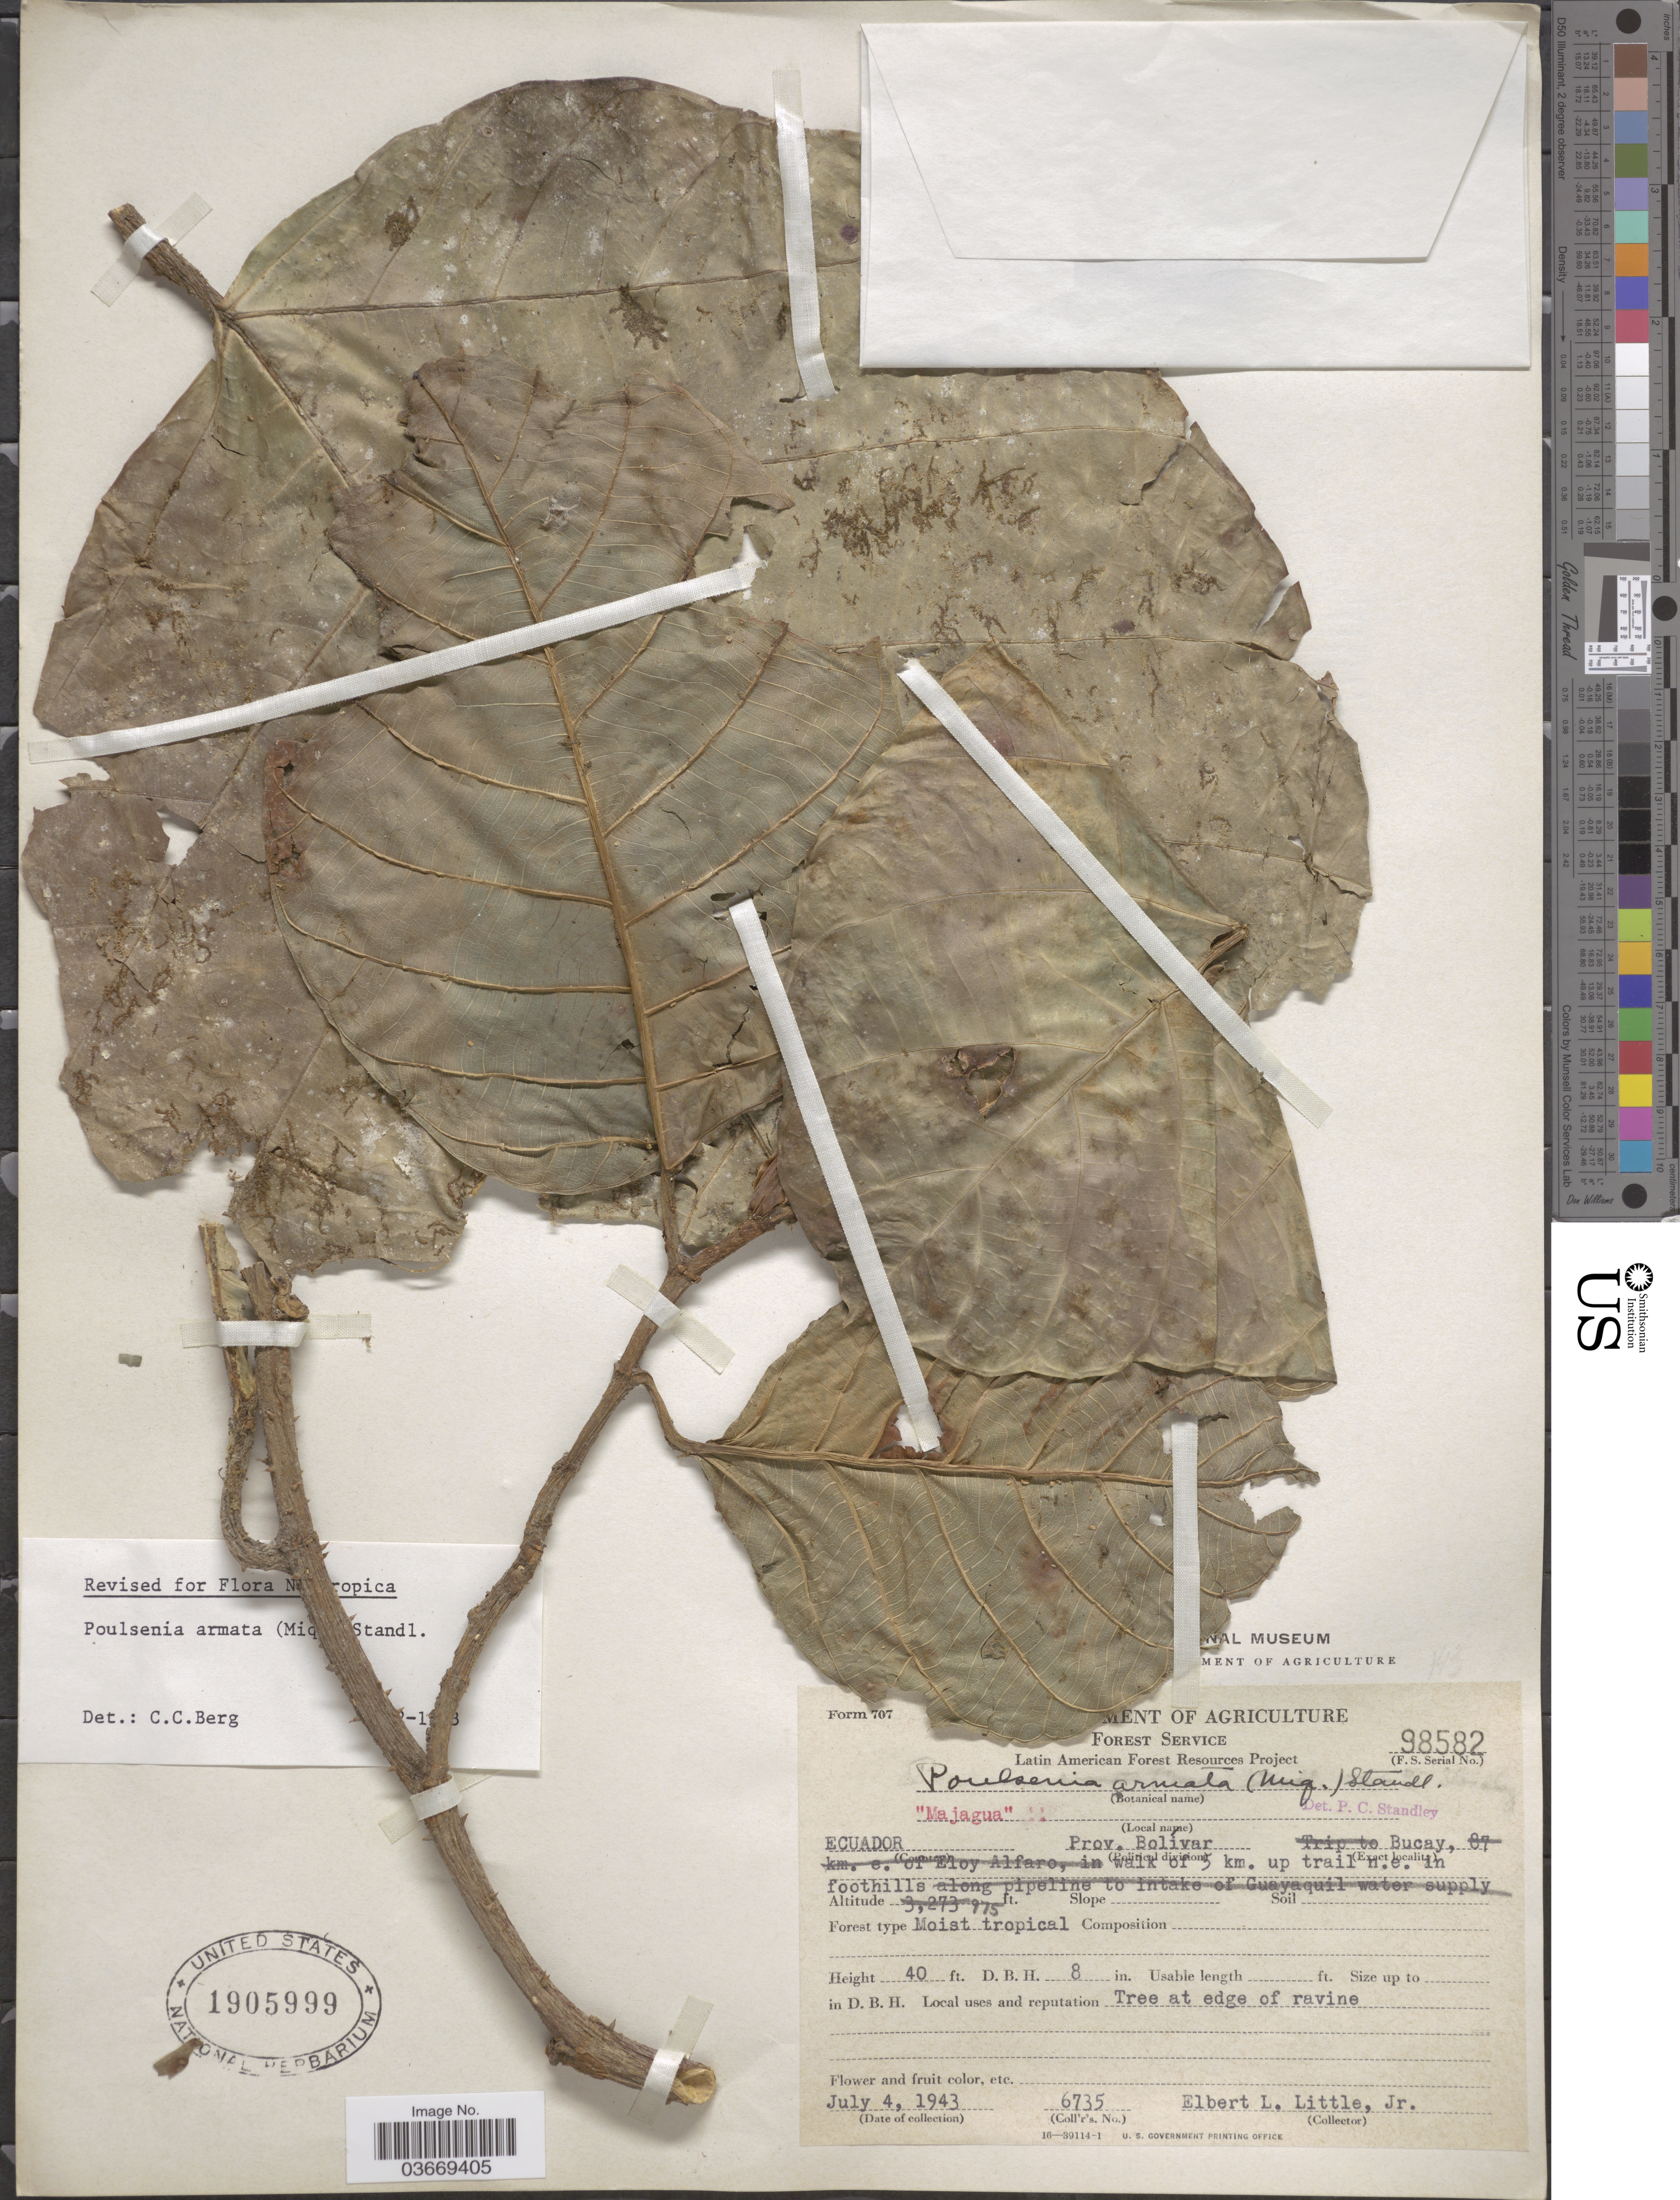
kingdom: Plantae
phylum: Tracheophyta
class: Magnoliopsida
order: Rosales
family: Moraceae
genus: Poulsenia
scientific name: Poulsenia armata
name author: (Miq.) Standl.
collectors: E. L. Little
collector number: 6735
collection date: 1943-07-04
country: Ecuador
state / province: Bolívar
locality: Bucay, foothills.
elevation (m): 297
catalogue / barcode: US 1905999